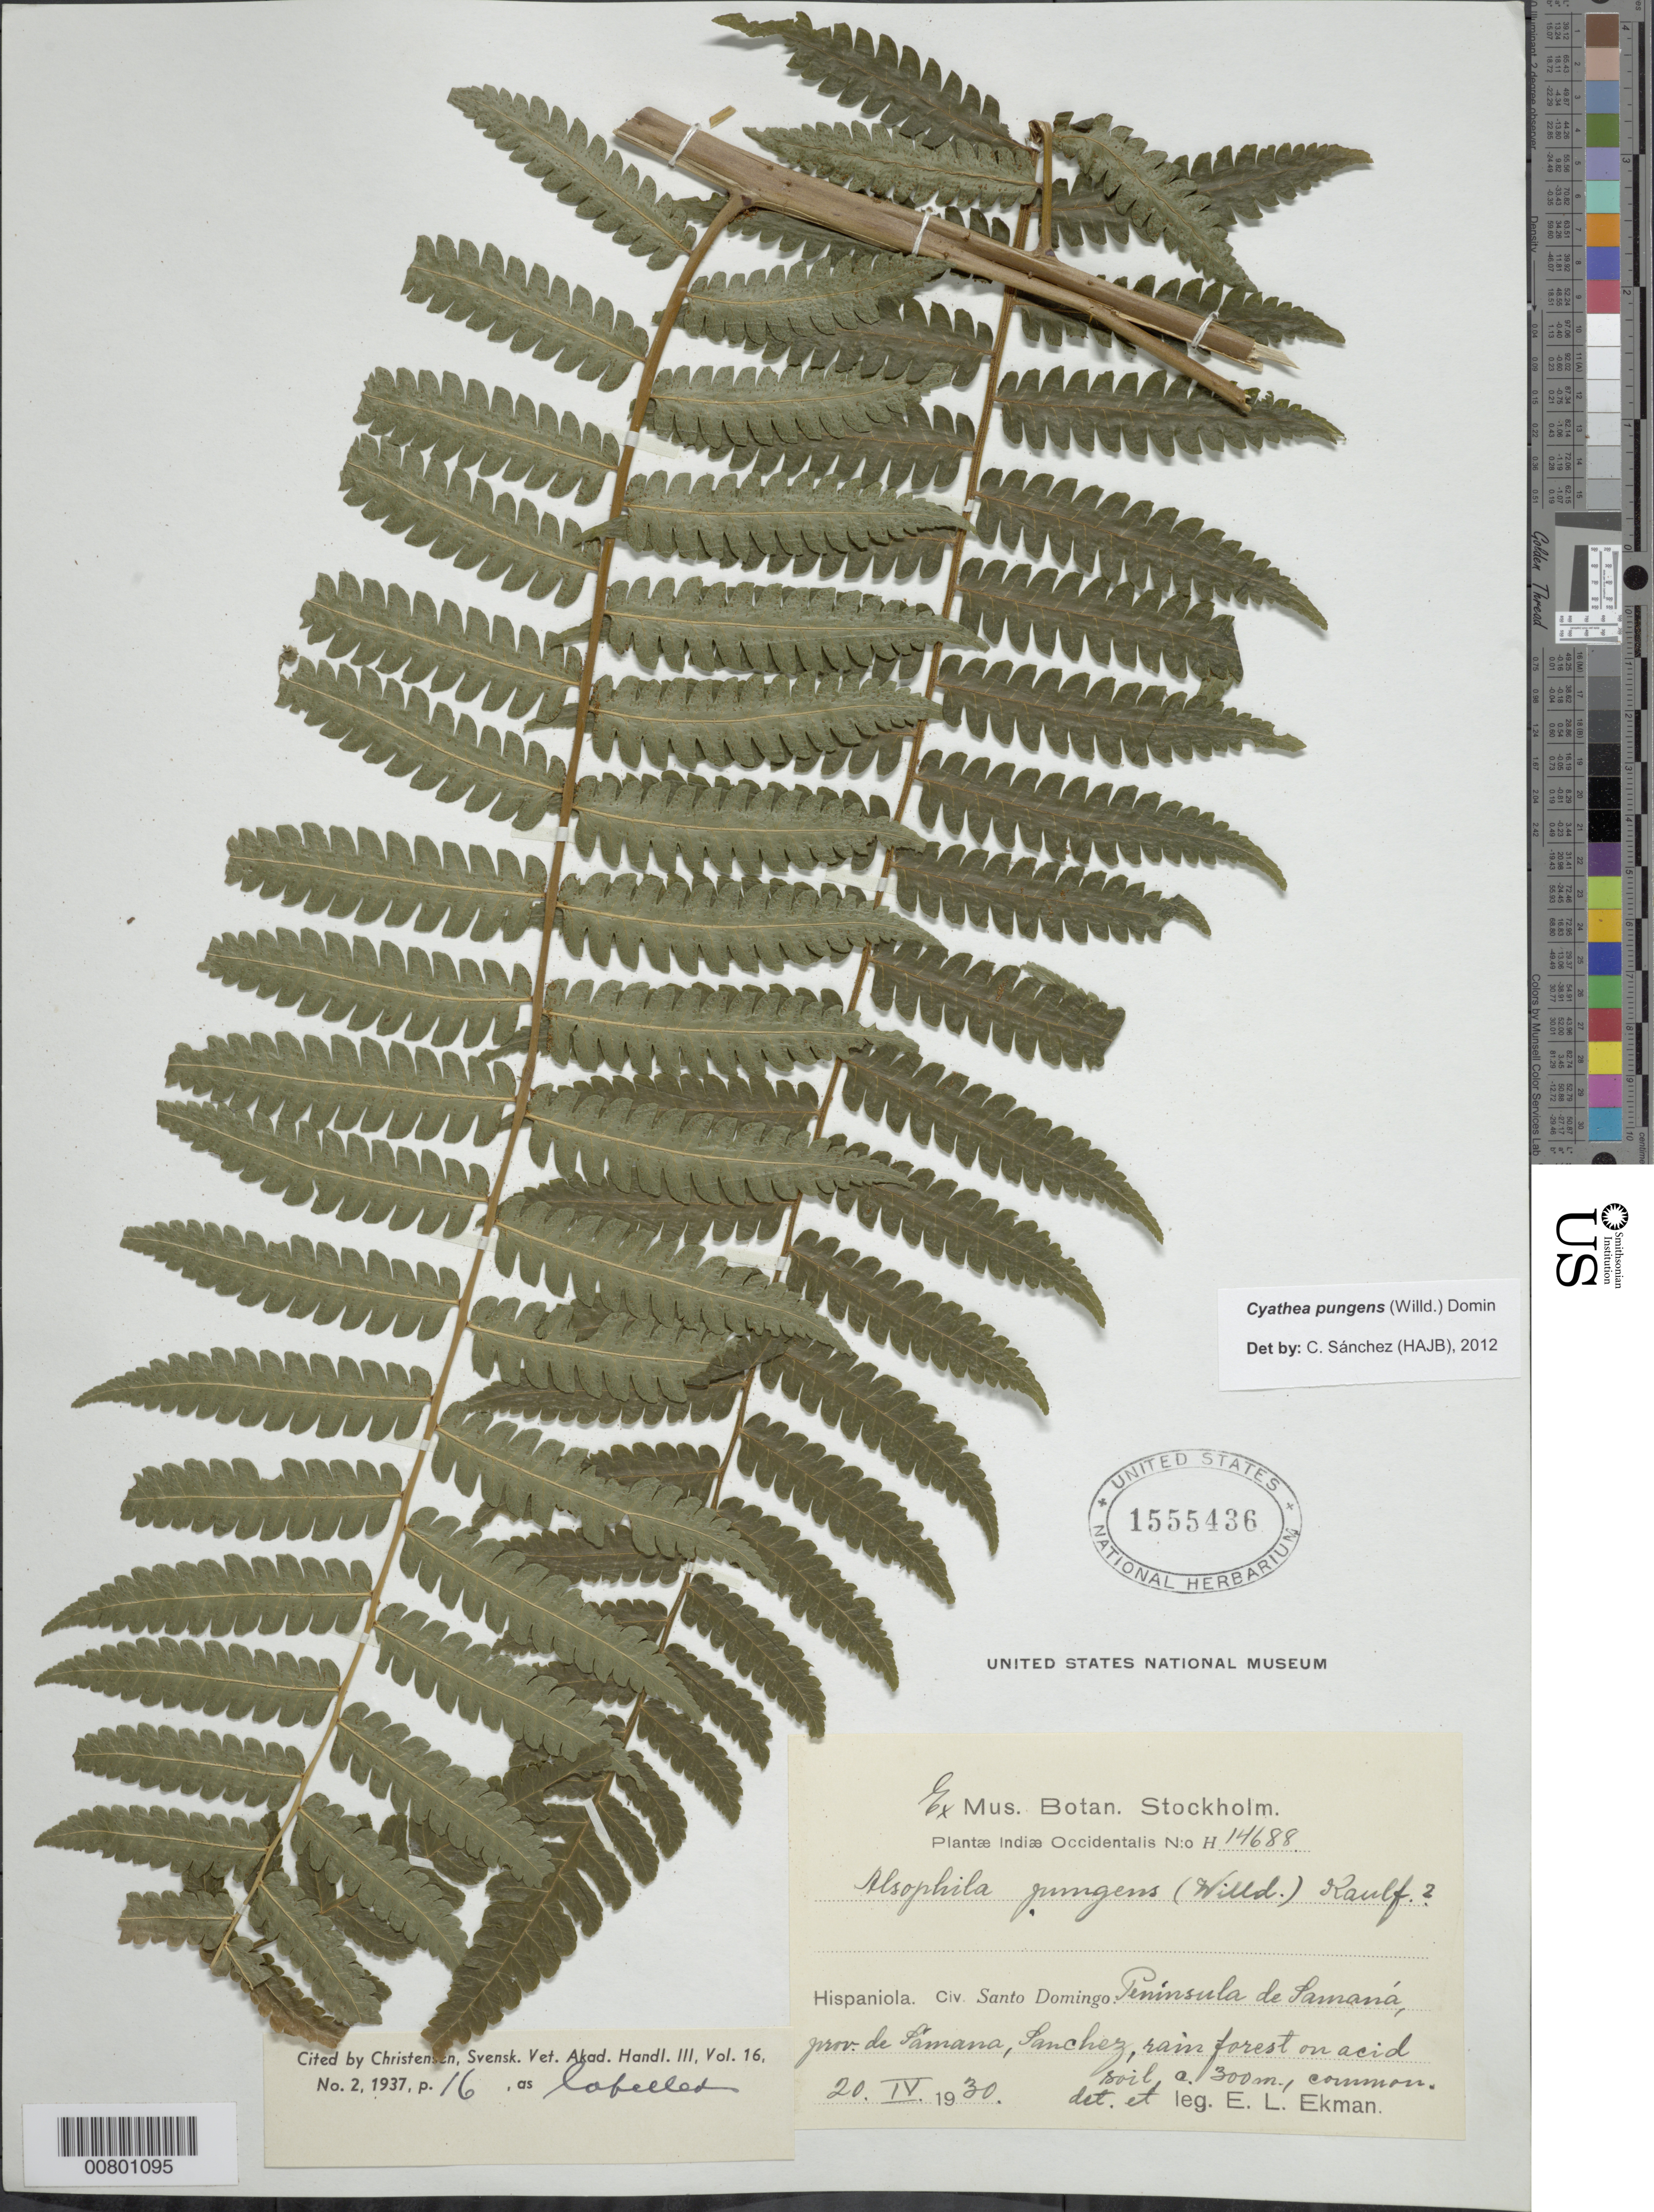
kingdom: Plantae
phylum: Tracheophyta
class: Polypodiopsida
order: Cyatheales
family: Cyatheaceae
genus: Cyathea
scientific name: Cyathea pungens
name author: (Willd.) Domin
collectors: E. L. Ekman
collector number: H 14688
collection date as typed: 20 Apr 1930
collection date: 1930-04-20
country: Dominican Republic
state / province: Samana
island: Hispaniola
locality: Peninsula de Samaná, Sanchez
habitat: Rainforest on acid soil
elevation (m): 300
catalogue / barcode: US 1555436